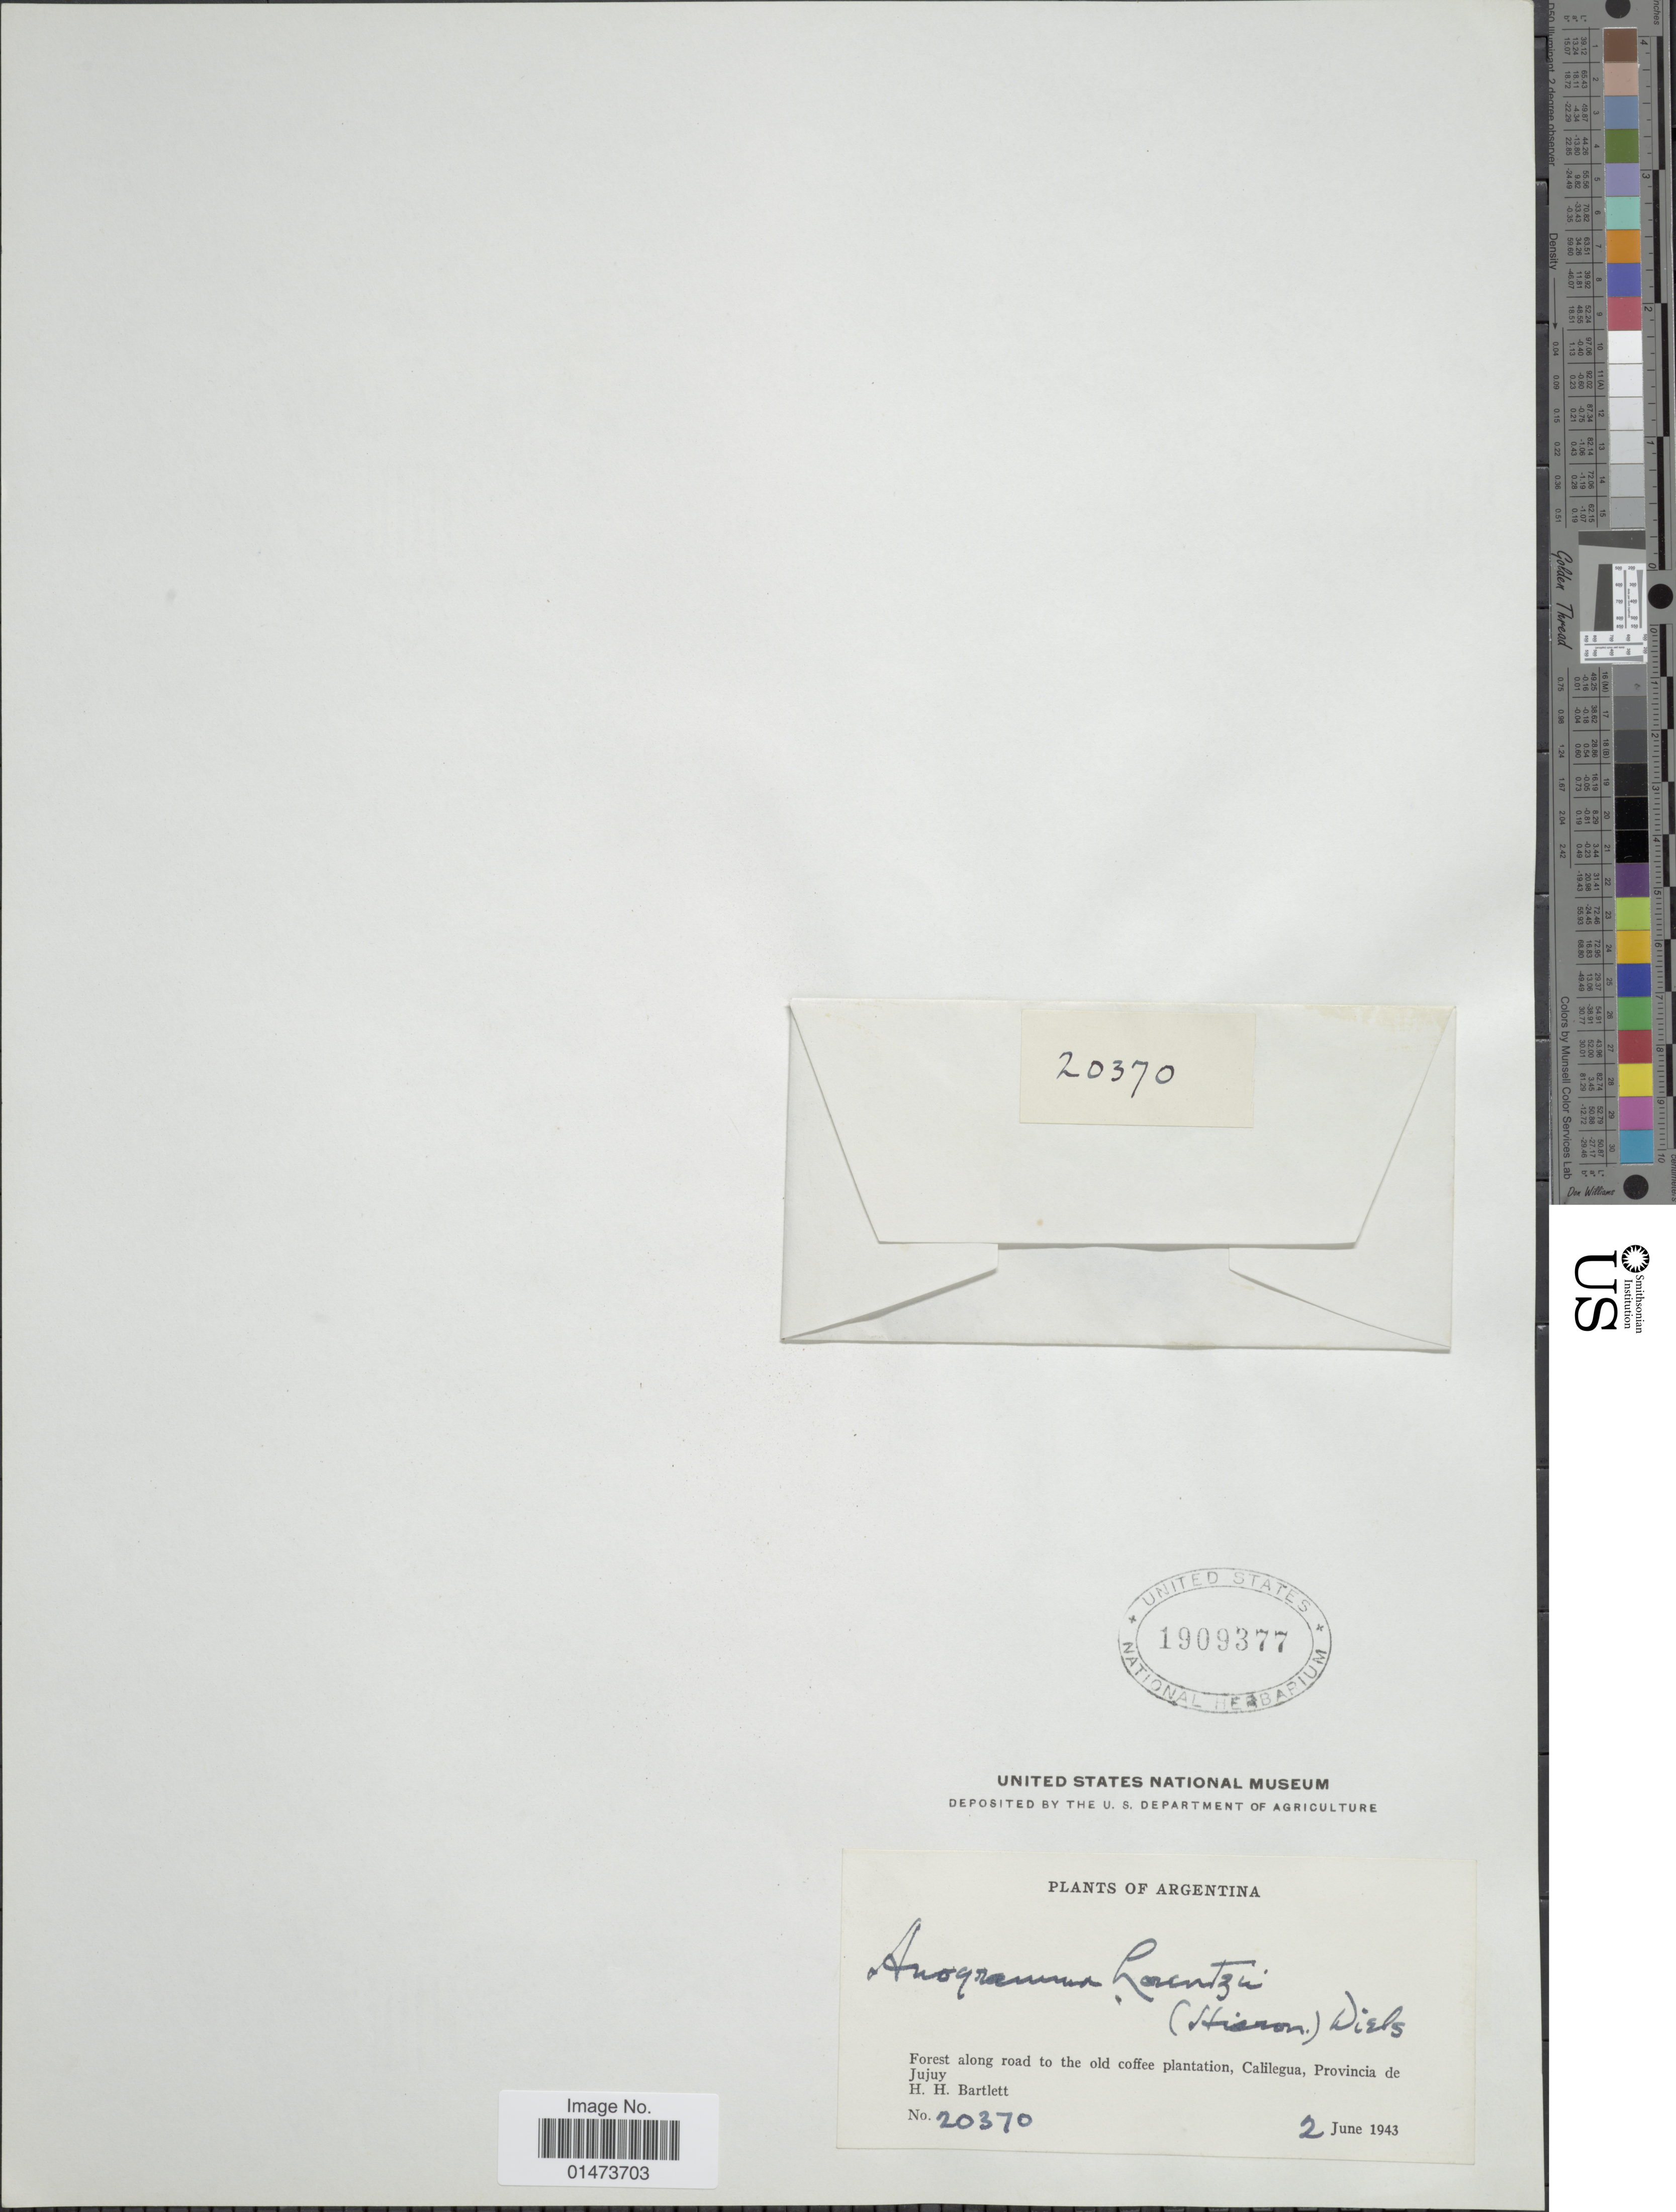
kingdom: Plantae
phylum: Tracheophyta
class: Polypodiopsida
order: Polypodiales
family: Pteridaceae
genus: Anogramma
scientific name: Anogramma lorentzii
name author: (Hieron.) Diels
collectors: H. H. Bartlett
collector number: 20370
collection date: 1943-06-02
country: Argentina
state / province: Jujuy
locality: Forest along road to the old coffee plantation, Calilegua.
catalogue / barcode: US 1909377